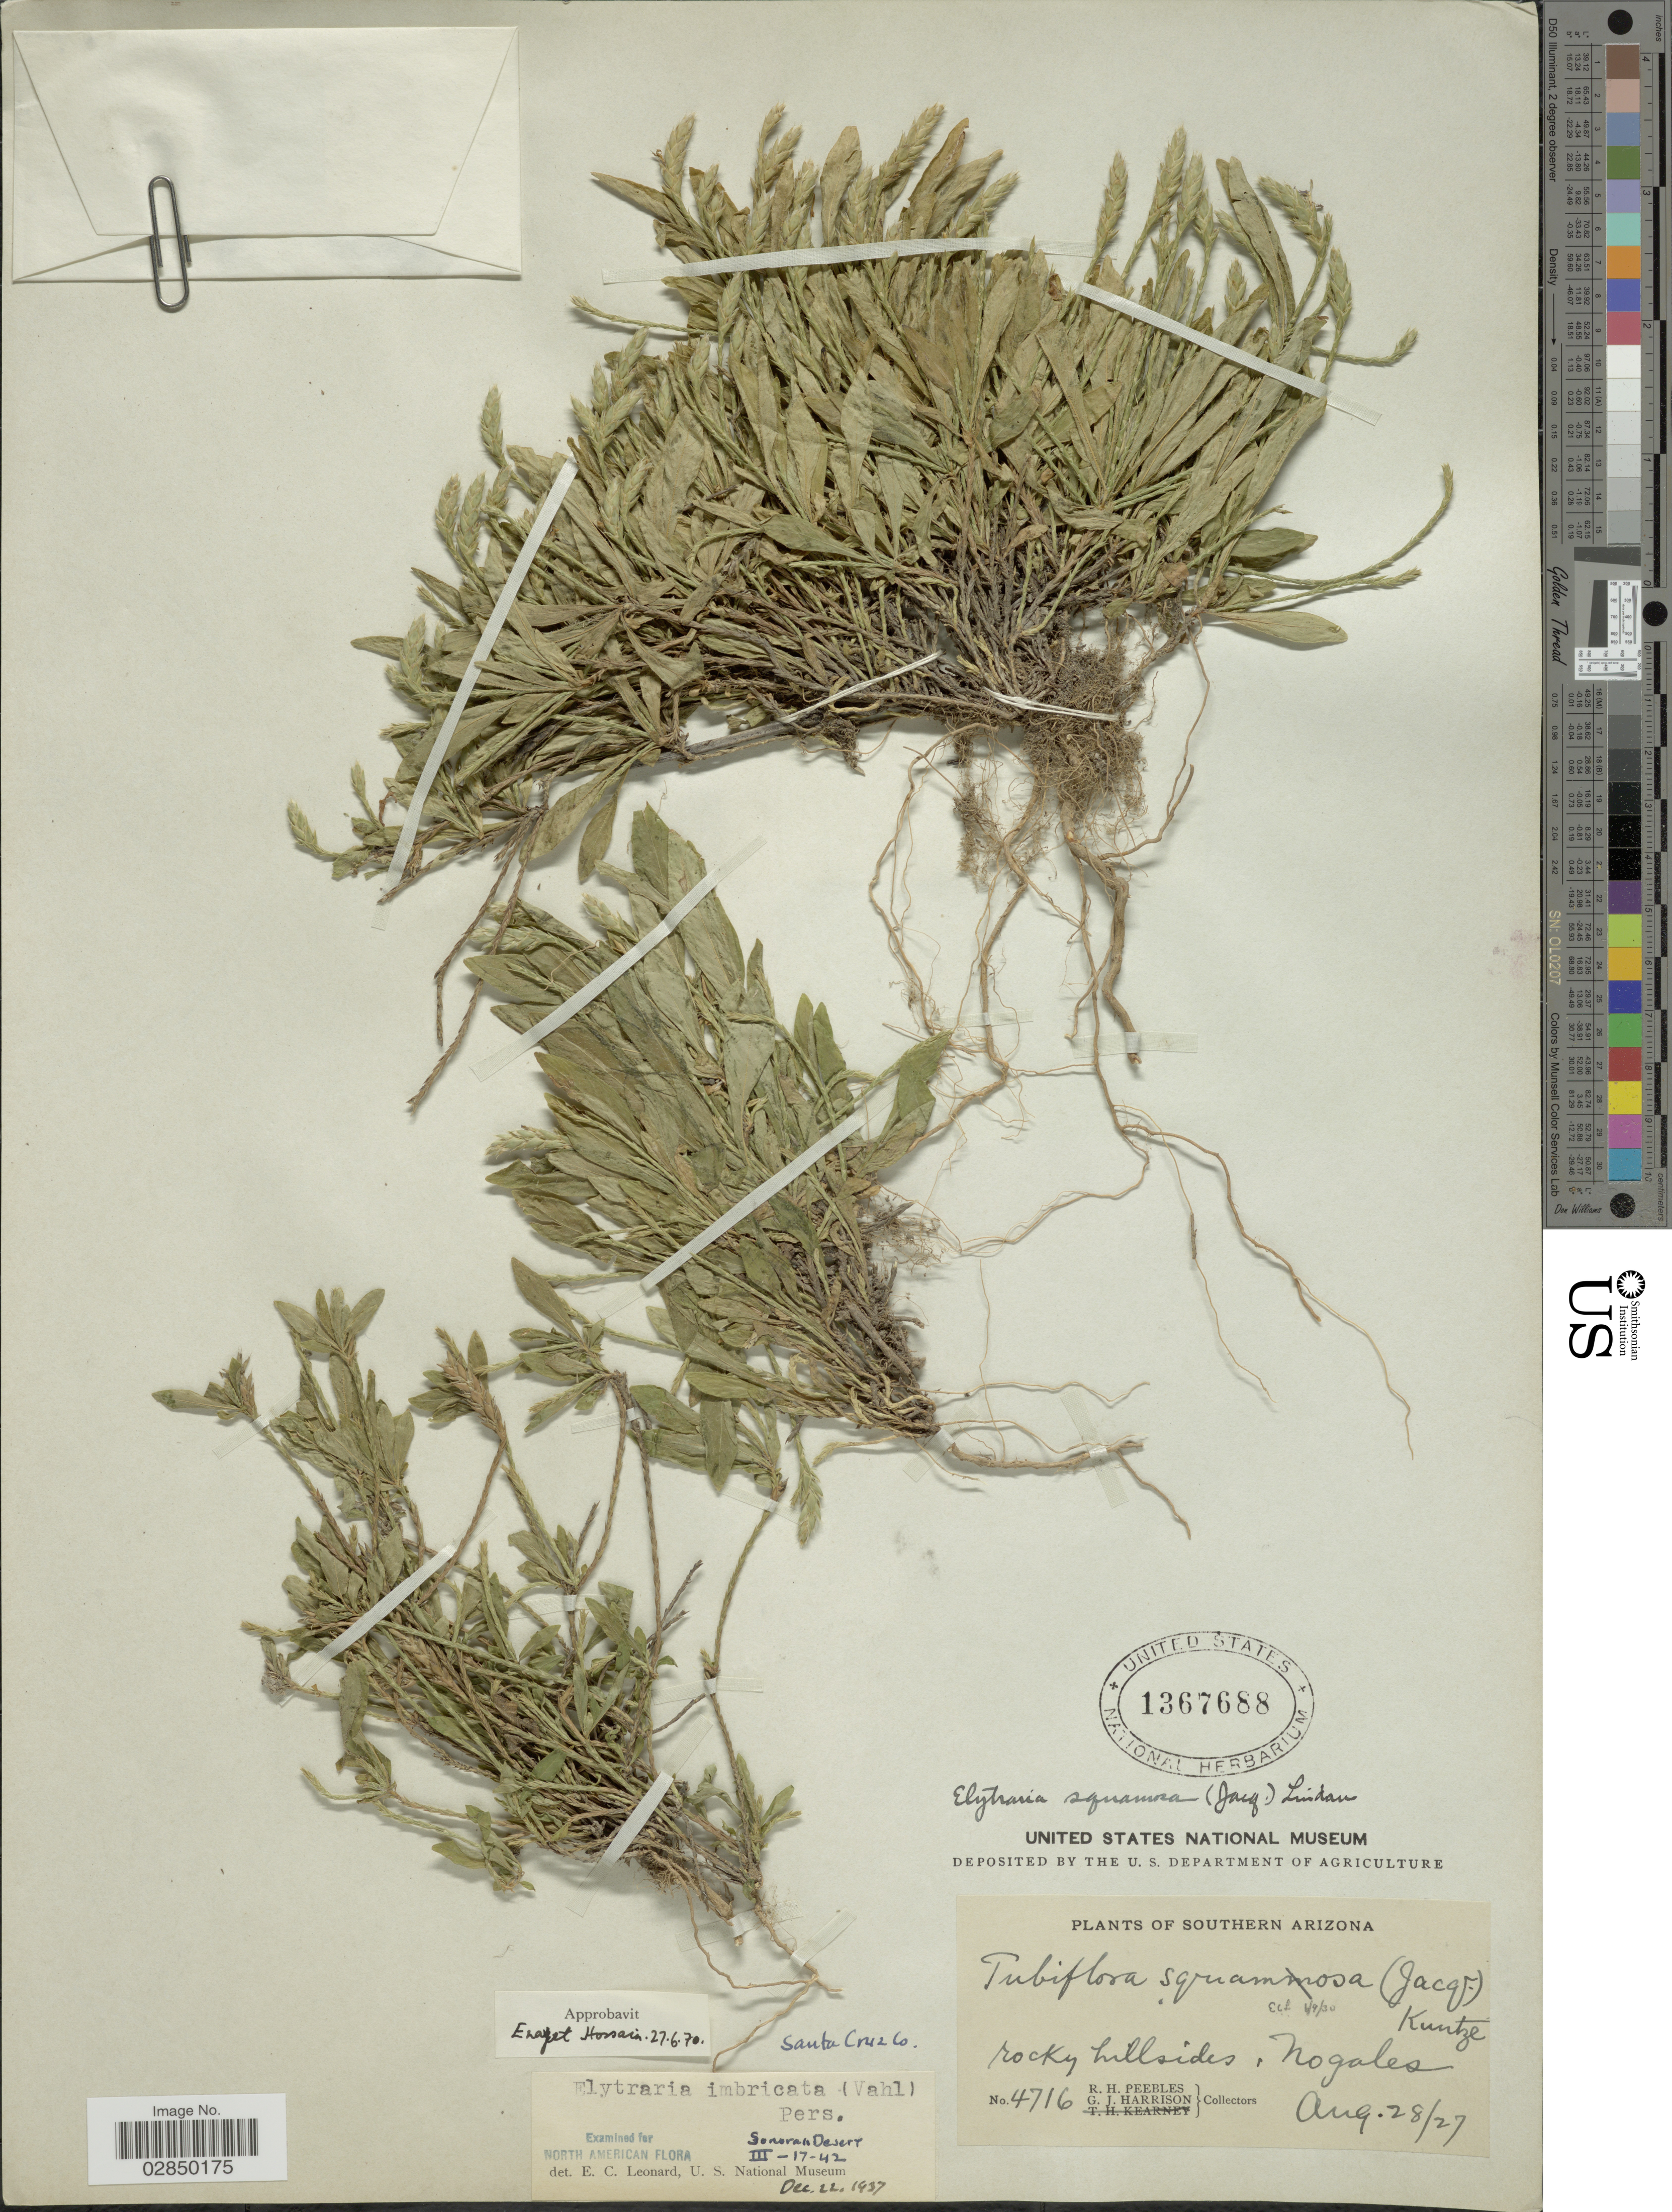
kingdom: Plantae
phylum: Tracheophyta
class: Magnoliopsida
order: Lamiales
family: Acanthaceae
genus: Elytraria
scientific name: Elytraria imbricata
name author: (Vahl) Pers.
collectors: R. H. Peebles & G. J. Harrison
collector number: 4716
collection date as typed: Transcribed d/m/y: 28/8/27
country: United States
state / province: Arizona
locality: Southern Arizona. Nogales. Santa Cruz Co.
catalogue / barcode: US 1367688